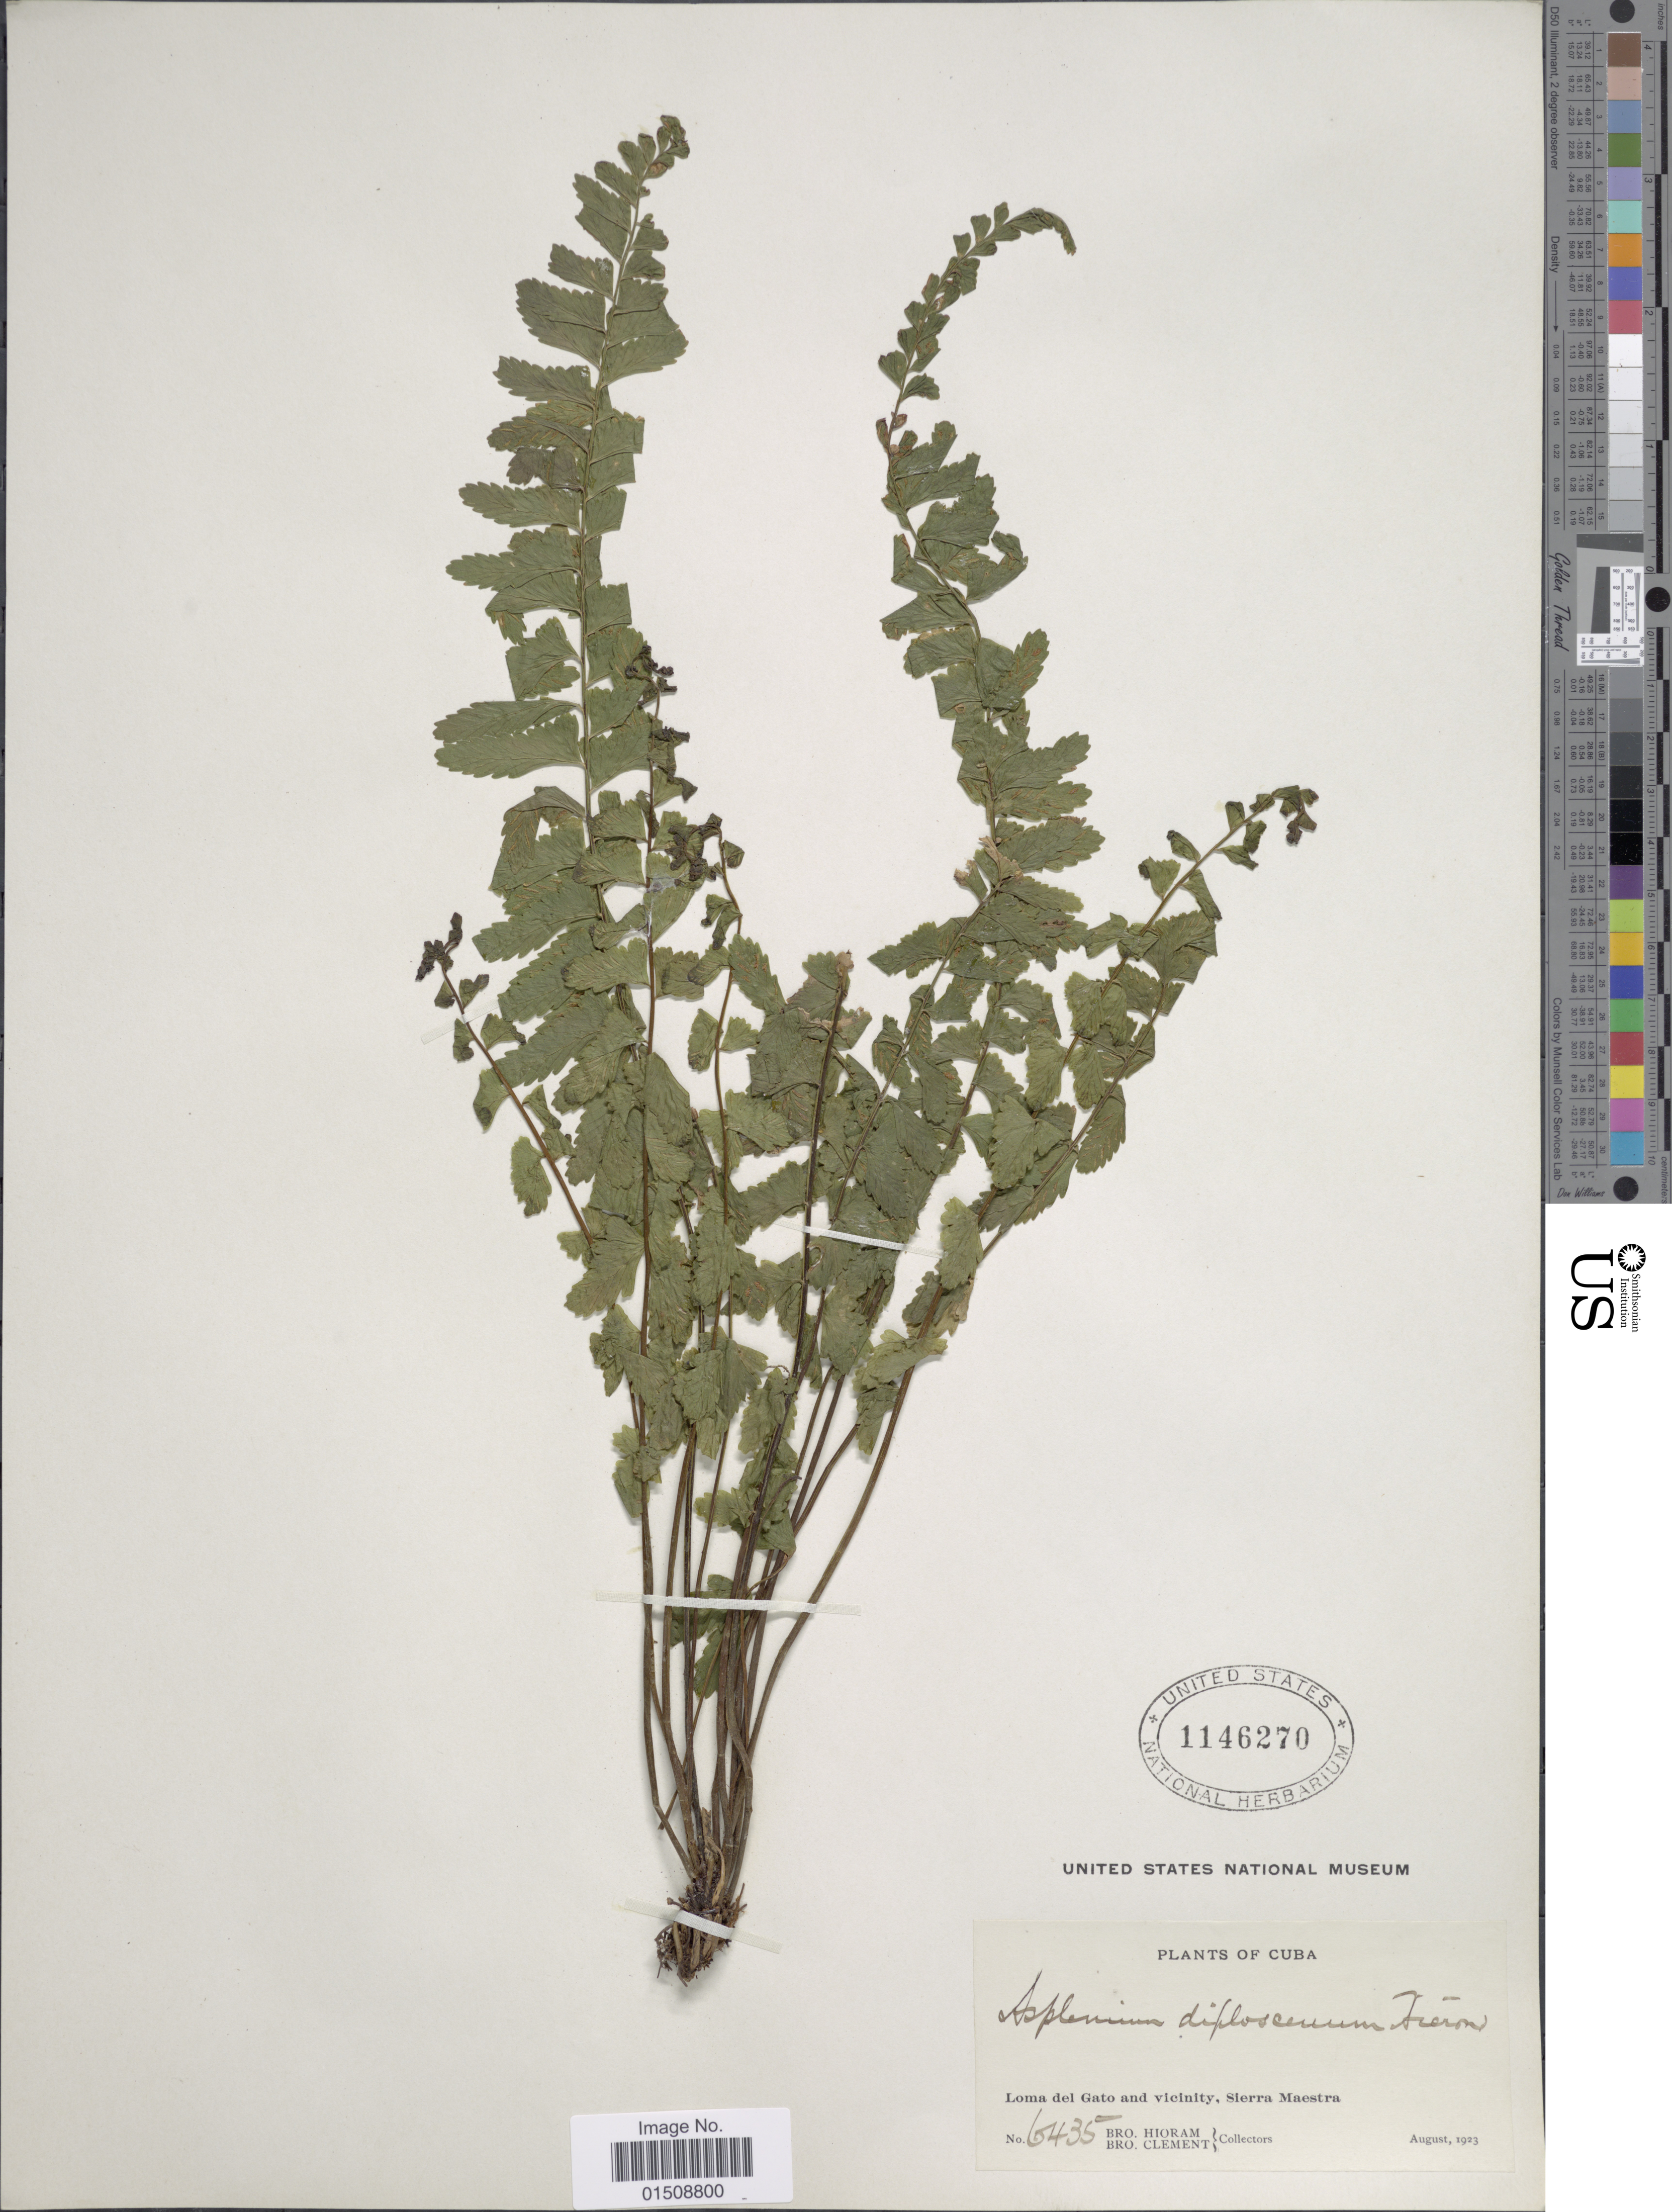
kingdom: Plantae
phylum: Tracheophyta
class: Polypodiopsida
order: Polypodiales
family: Aspleniaceae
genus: Asplenium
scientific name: Asplenium diplosceuum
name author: Hieron.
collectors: Bro. Hioram & B. Clement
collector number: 6435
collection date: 1923-08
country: Cuba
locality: Loma del Gato and vicinity, Sierra Maestra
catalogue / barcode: US 1146270